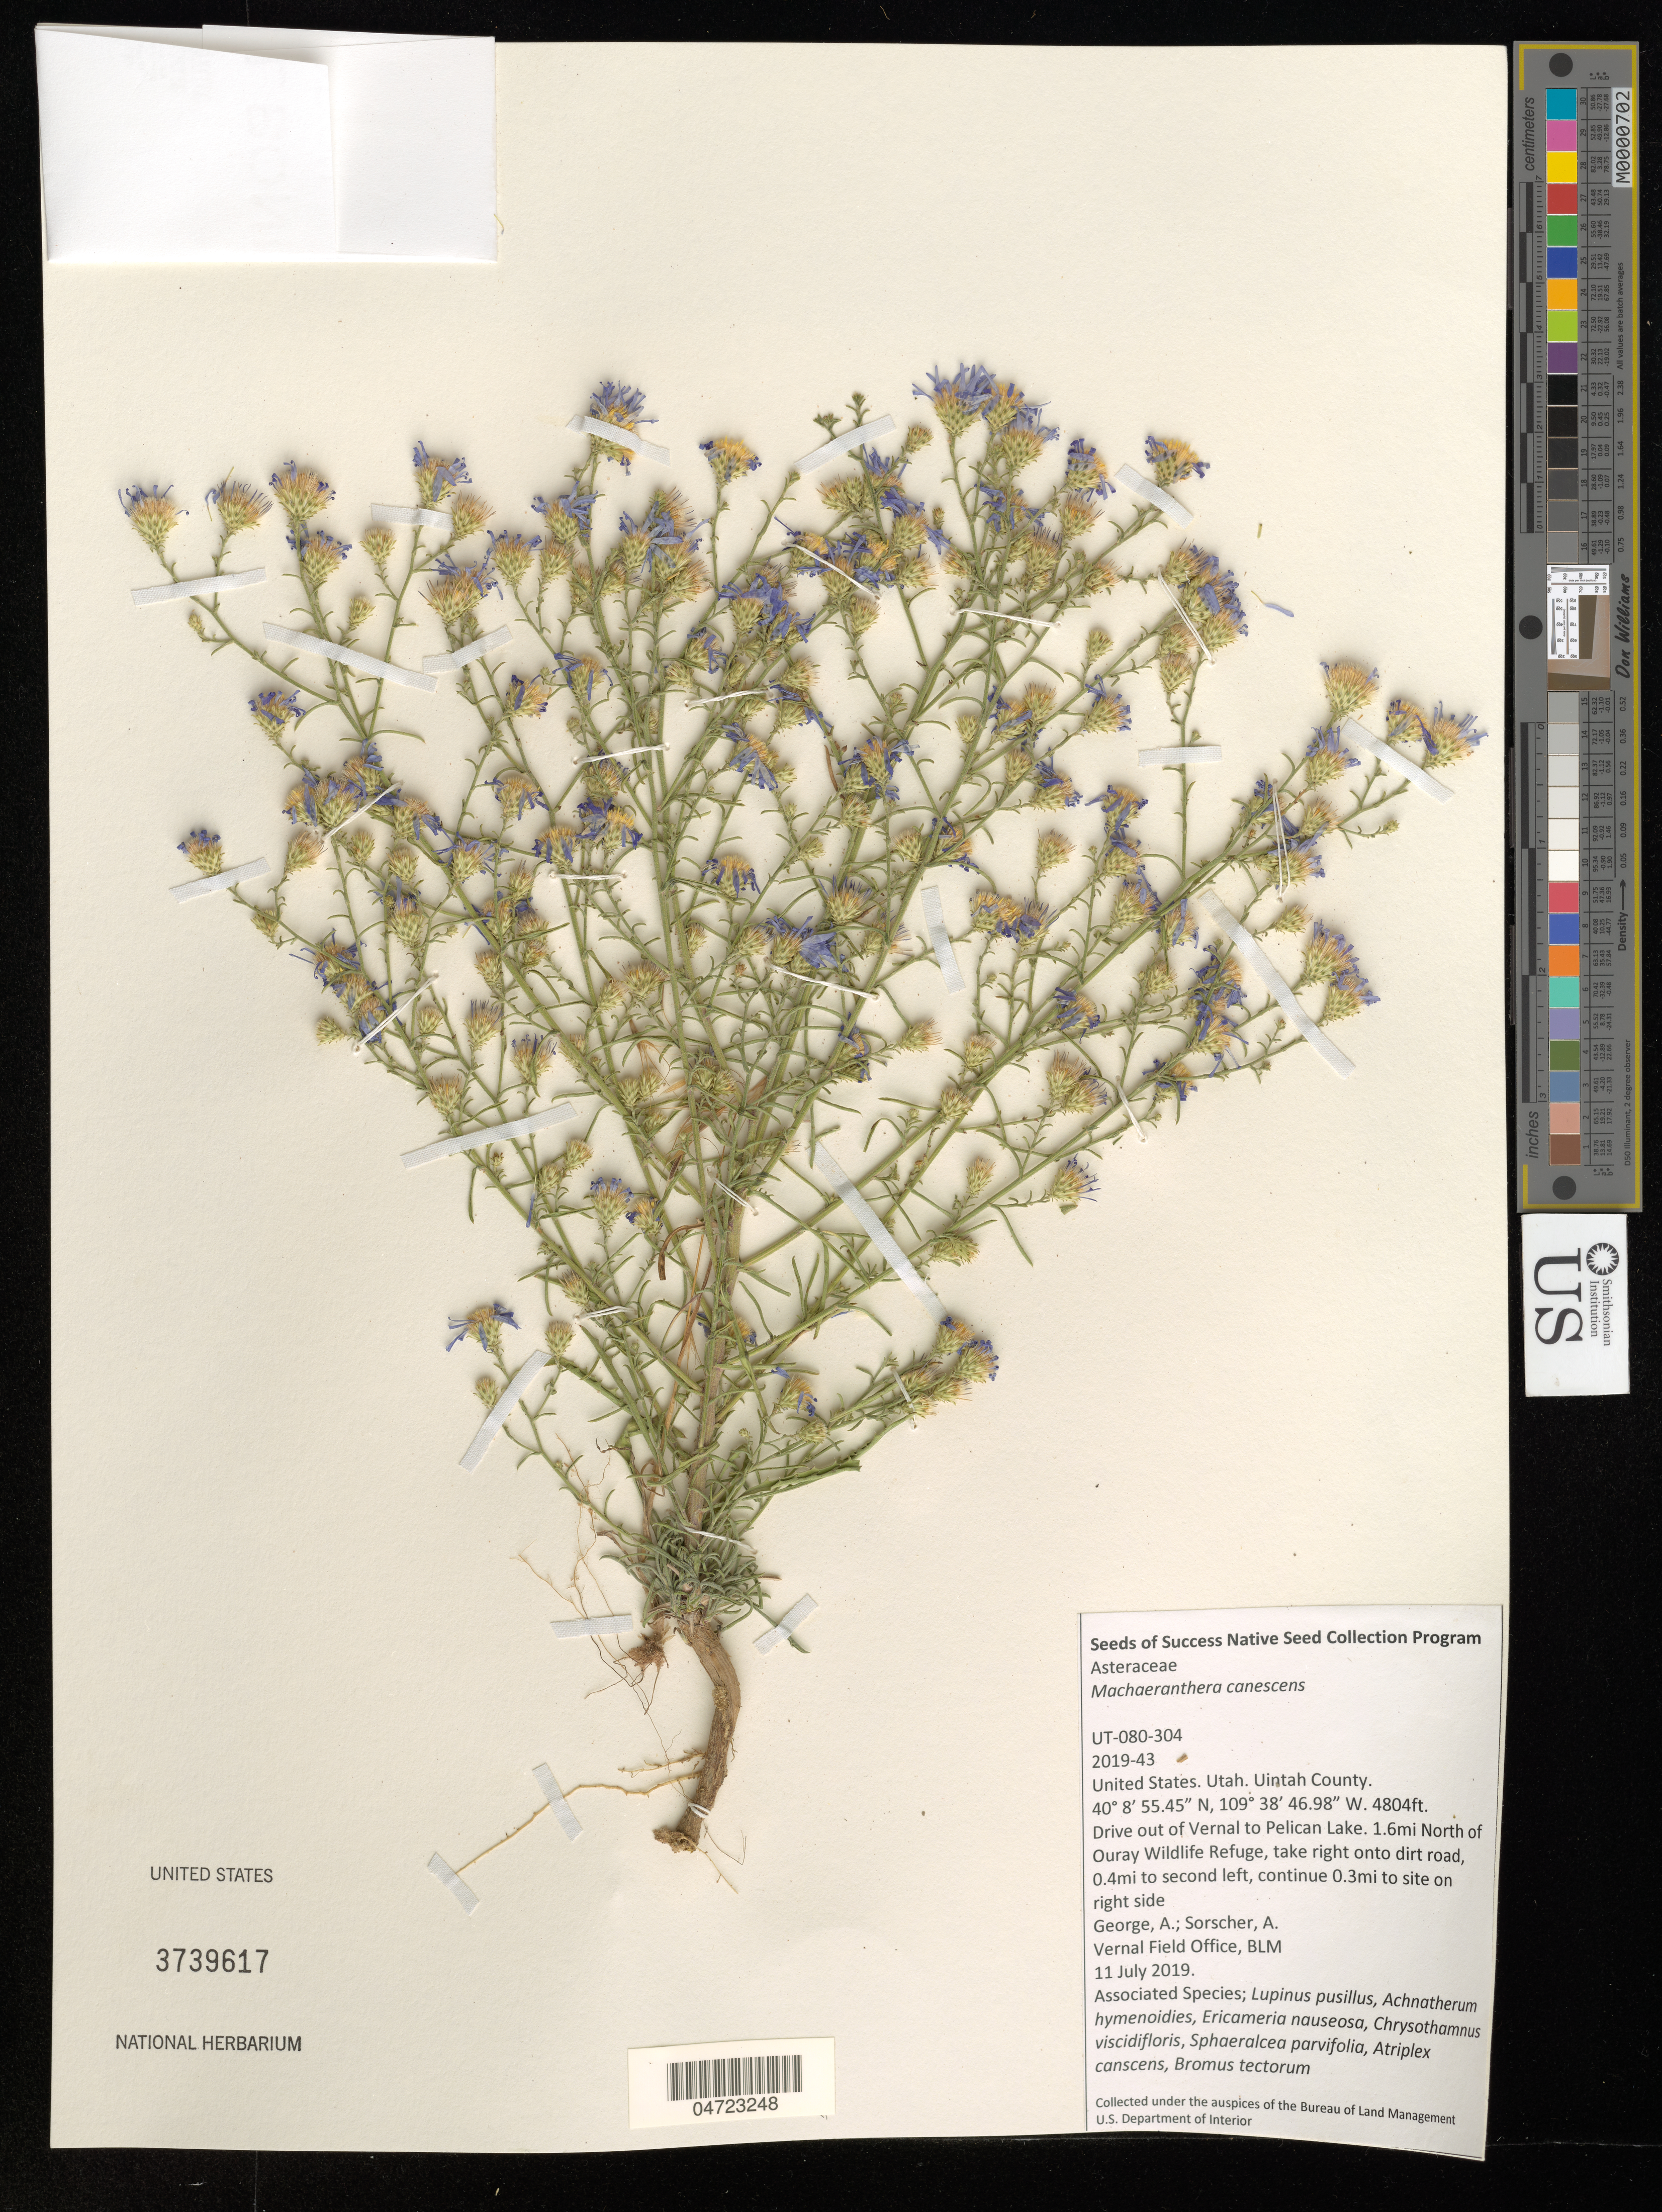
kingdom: Plantae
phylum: Tracheophyta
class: Magnoliopsida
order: Asterales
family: Asteraceae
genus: Machaeranthera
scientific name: Machaeranthera canescens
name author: (Pursh) A. Gray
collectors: A. George & A. Sorscher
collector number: UT-080-304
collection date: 2019-07-11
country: United States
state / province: Utah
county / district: Uintah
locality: Uintah County. Drive out of Vernal to Pelican Lake. 1.6 mi North of Ouray Wildlife Refuge, take right onto dirt road, 0.4mi to second left, continue 0.3 mi to site on right side.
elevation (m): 1464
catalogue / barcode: US 3739617